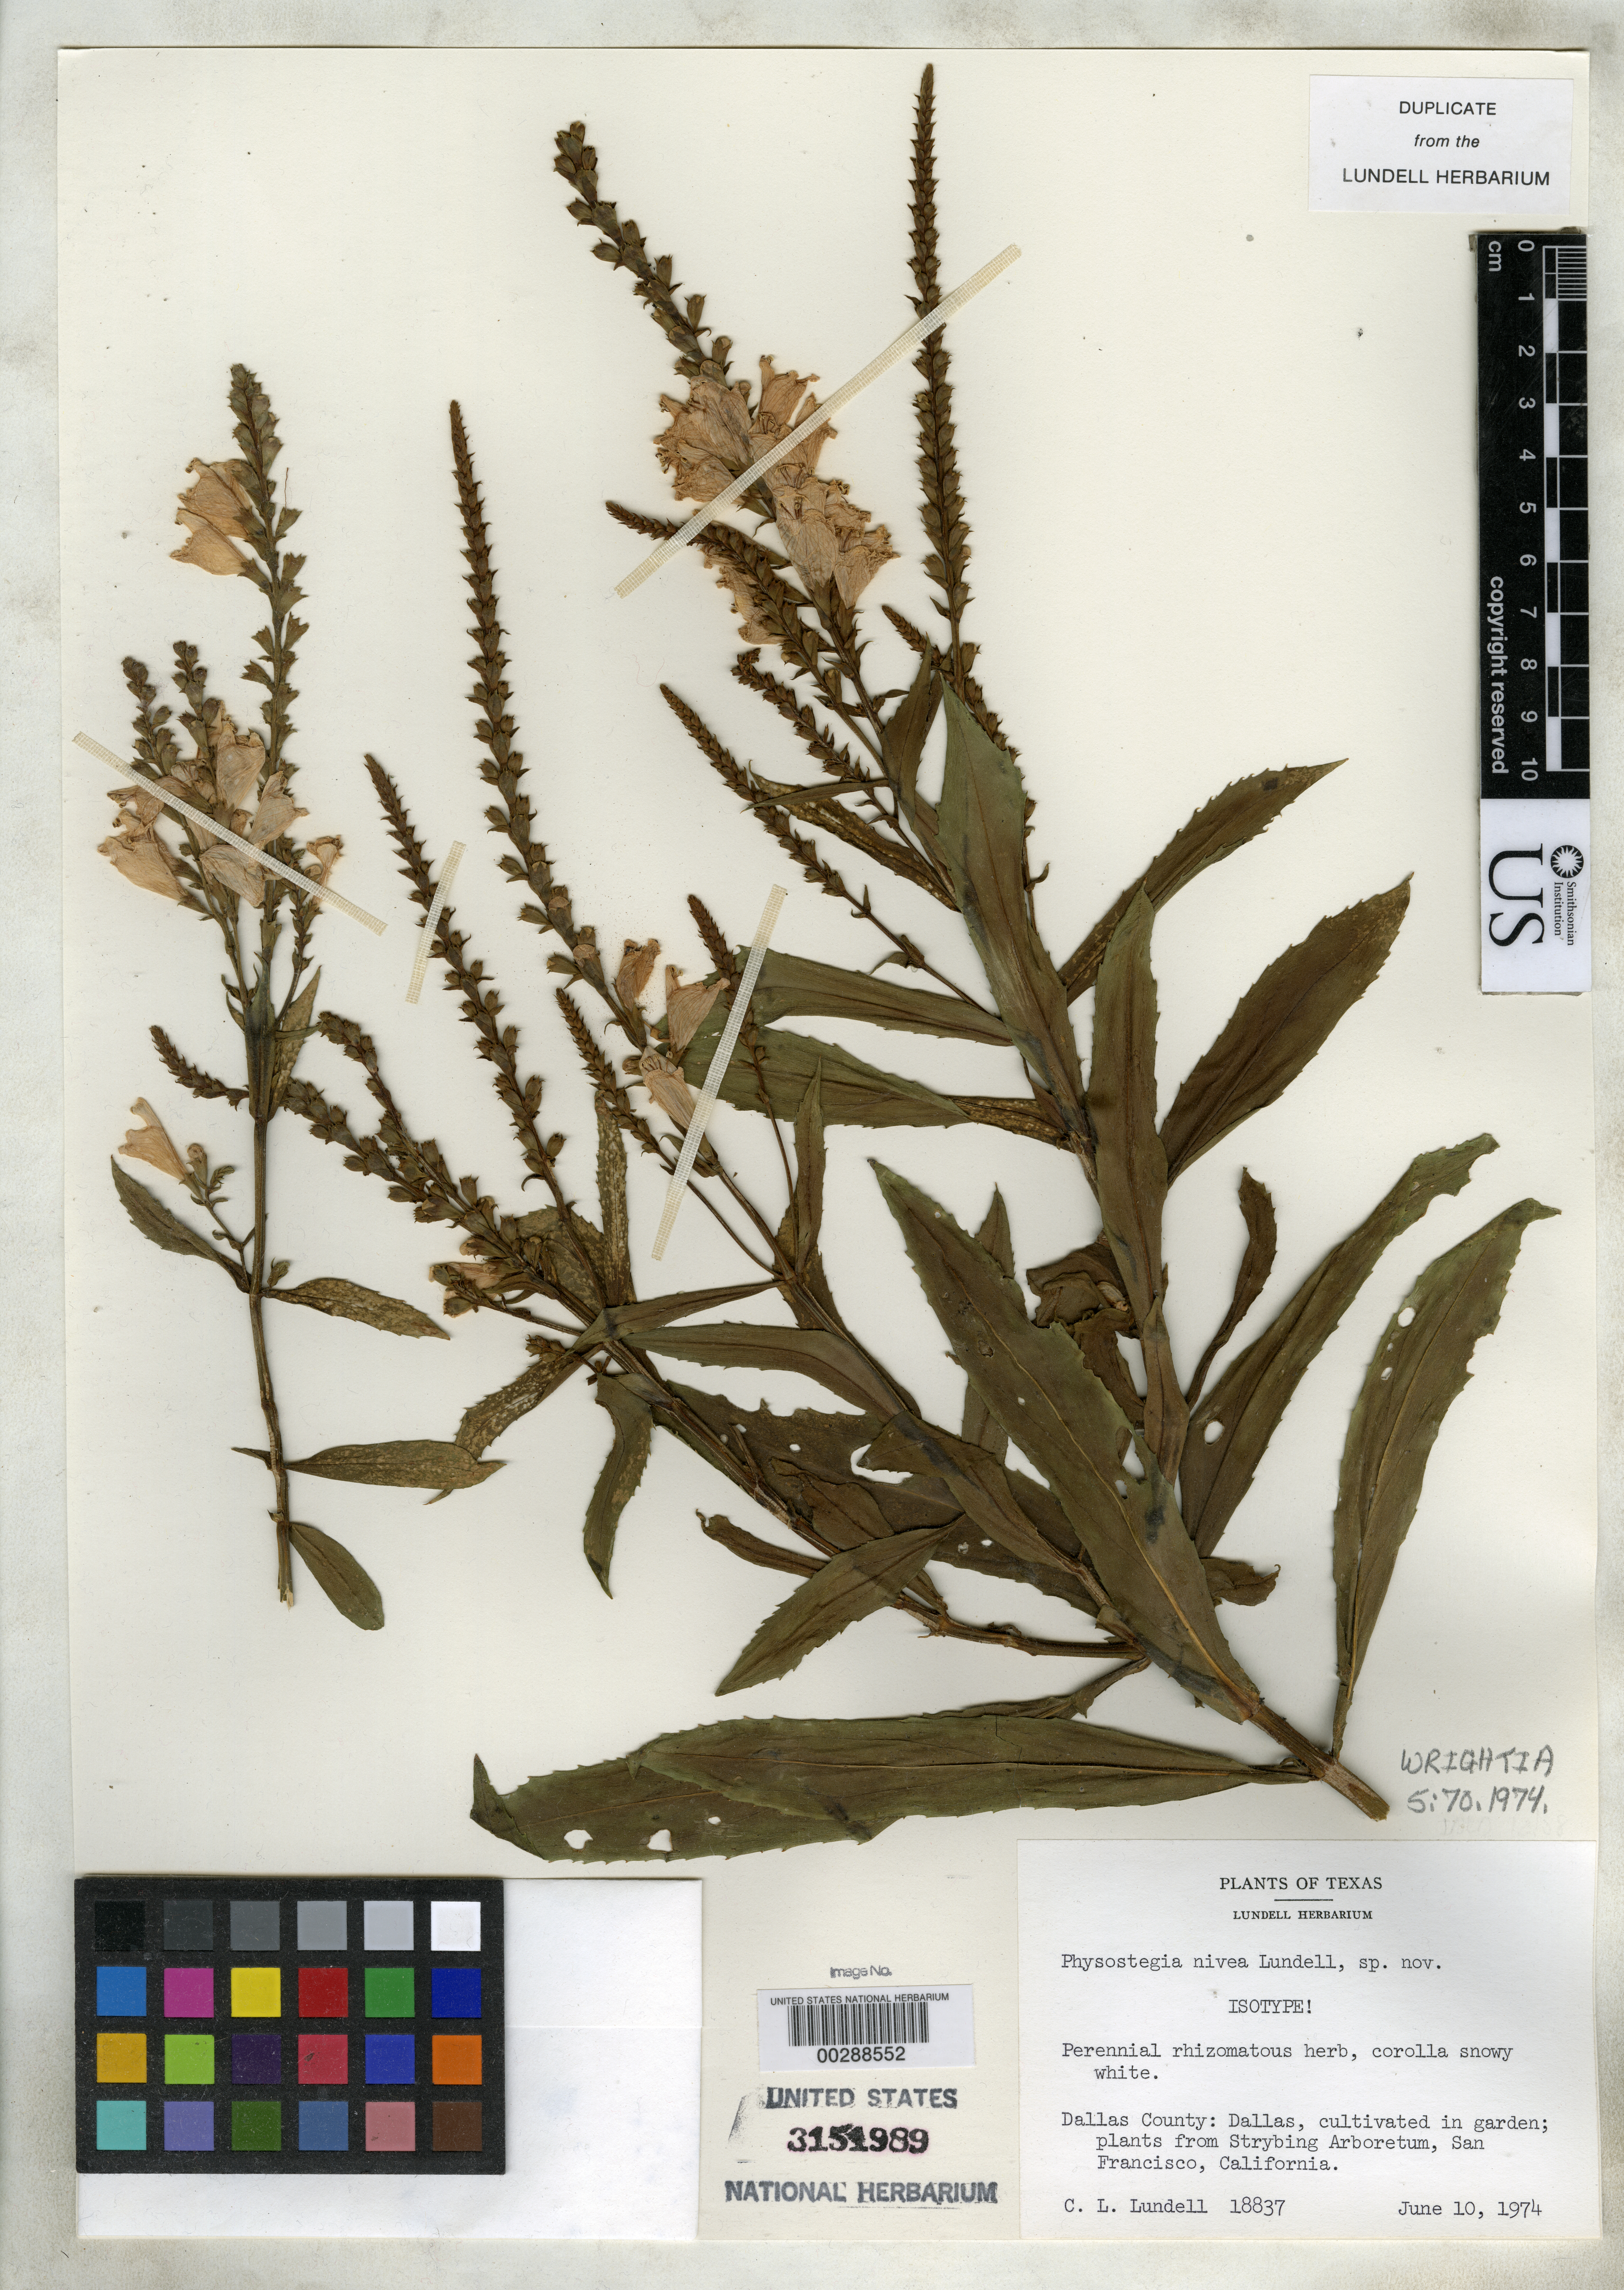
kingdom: Plantae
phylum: Tracheophyta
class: Magnoliopsida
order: Lamiales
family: Lamiaceae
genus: Physostegia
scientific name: Physostegia nivea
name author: Lundell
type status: Isotype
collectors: C. L. Lundell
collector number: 18837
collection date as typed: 10 Jun 1974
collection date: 1974-06-10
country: United States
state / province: Texas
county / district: Dallas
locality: Dallas, cultivated in garden, plants from Strybing Arboretum, San Francisco, California.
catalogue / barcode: US 3151989